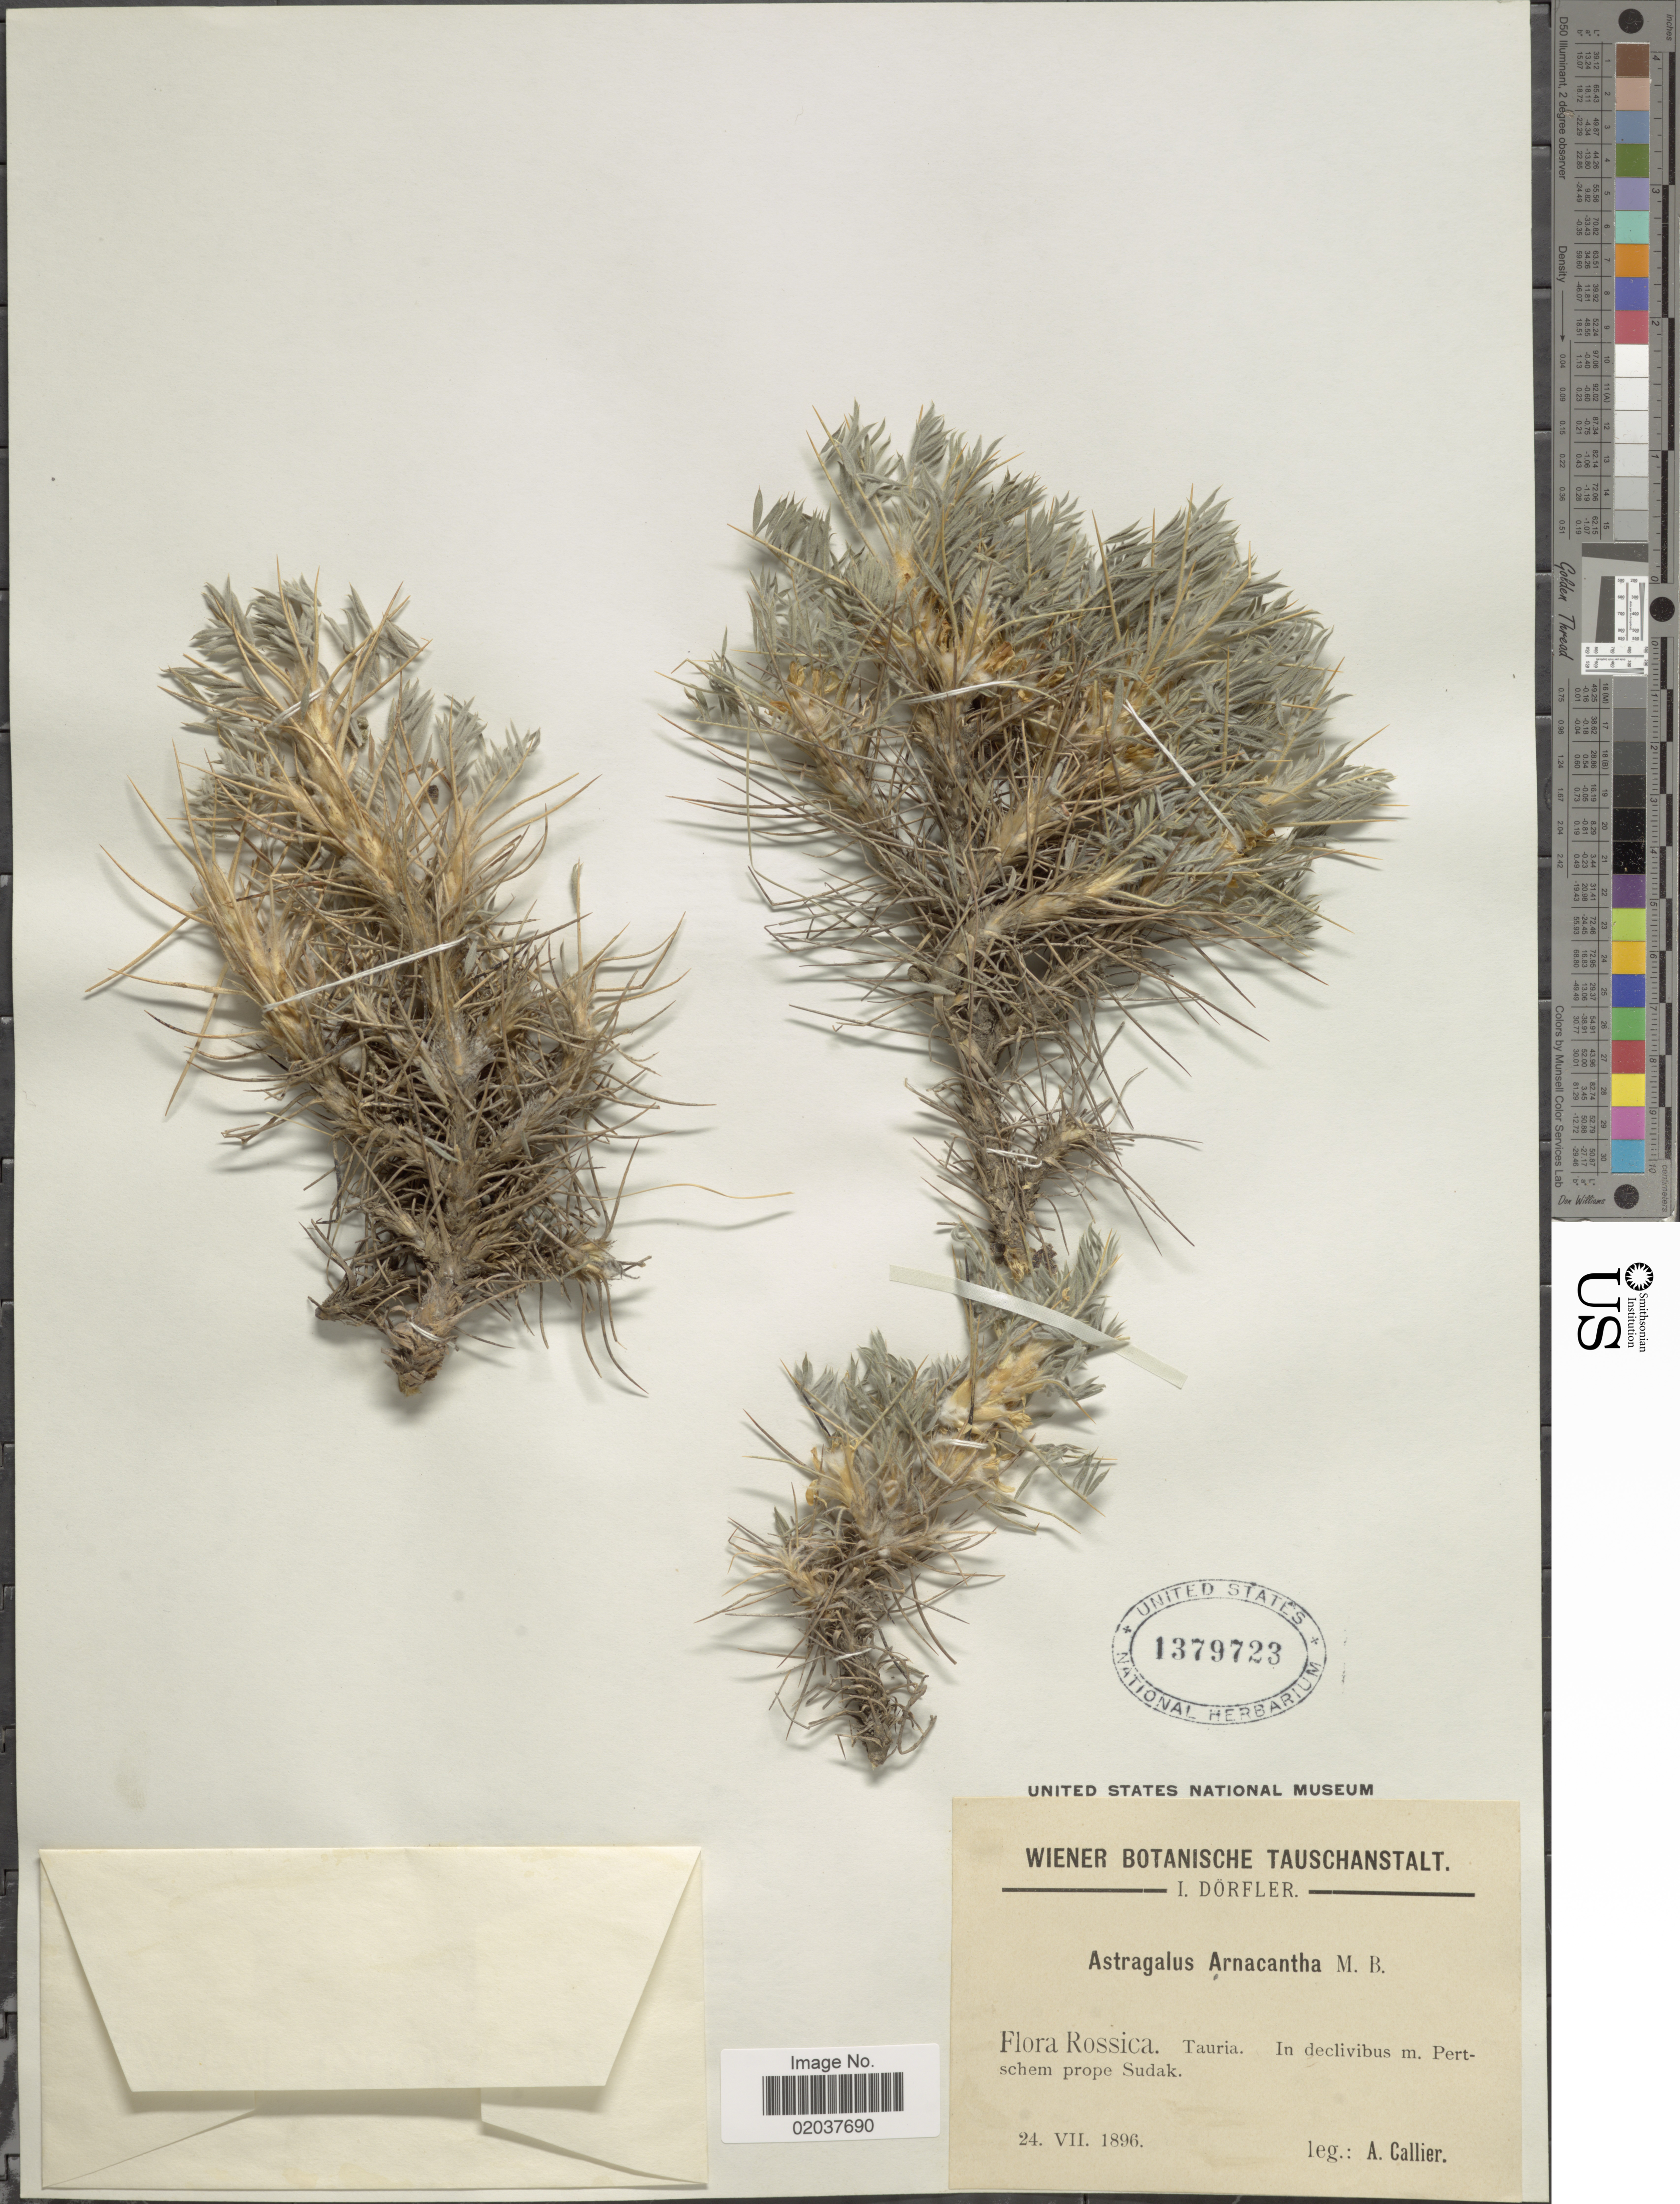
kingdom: Plantae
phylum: Tracheophyta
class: Magnoliopsida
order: Fabales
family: Fabaceae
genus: Astragalus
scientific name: Astragalus arnacantha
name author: M. Bieb.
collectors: A. Callier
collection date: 1896-07-24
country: Ukraine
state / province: Crimea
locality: Rossica, Tauria, m. Pertschem prope Sudak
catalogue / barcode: US 1379723